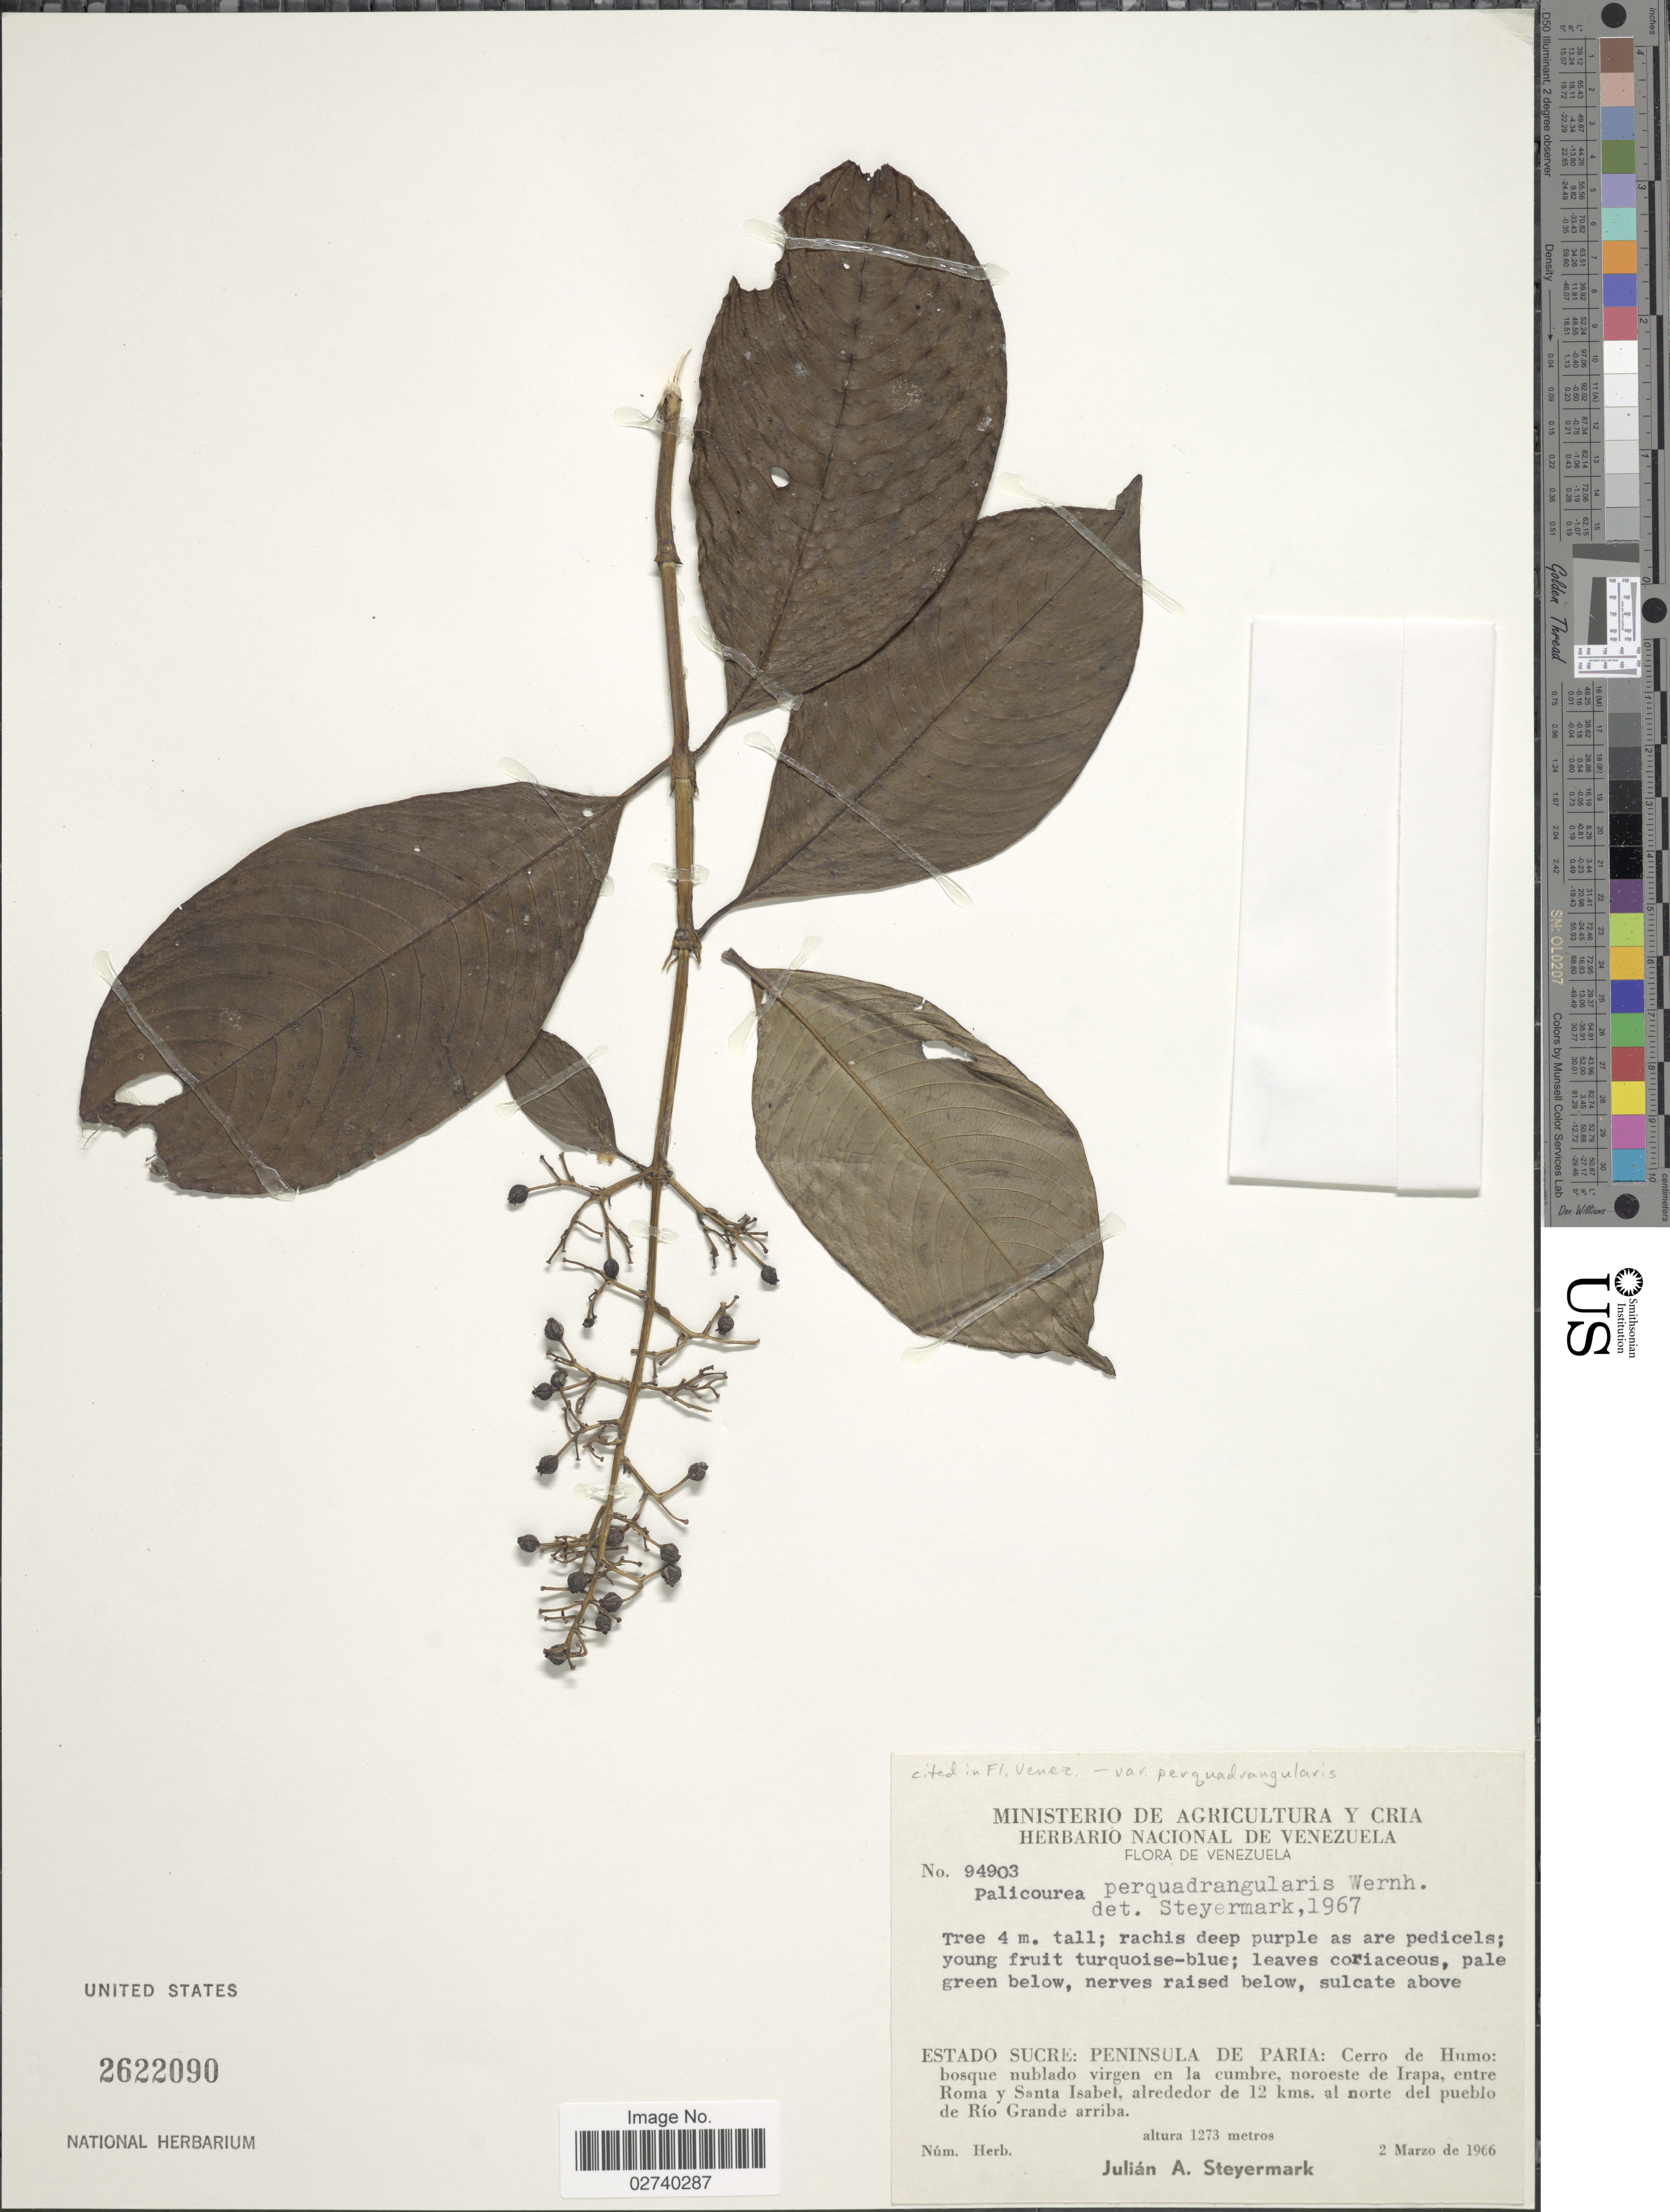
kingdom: Plantae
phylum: Tracheophyta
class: Magnoliopsida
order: Gentianales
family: Rubiaceae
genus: Palicourea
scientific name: Palicourea perquadrangularis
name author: Wernham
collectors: J. Steyermark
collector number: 94903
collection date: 1966-03-02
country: Venezuela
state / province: Sucre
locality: Peninsula de Paria: Cerro de Humo: bosque nublado virgen en la cumbre, noroeste de Irapa, entre Roma y Santa Isabel, alrededor de 12 kms. al norte de pueblo de Rio Grande arriba.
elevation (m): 1273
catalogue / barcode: US 2622090